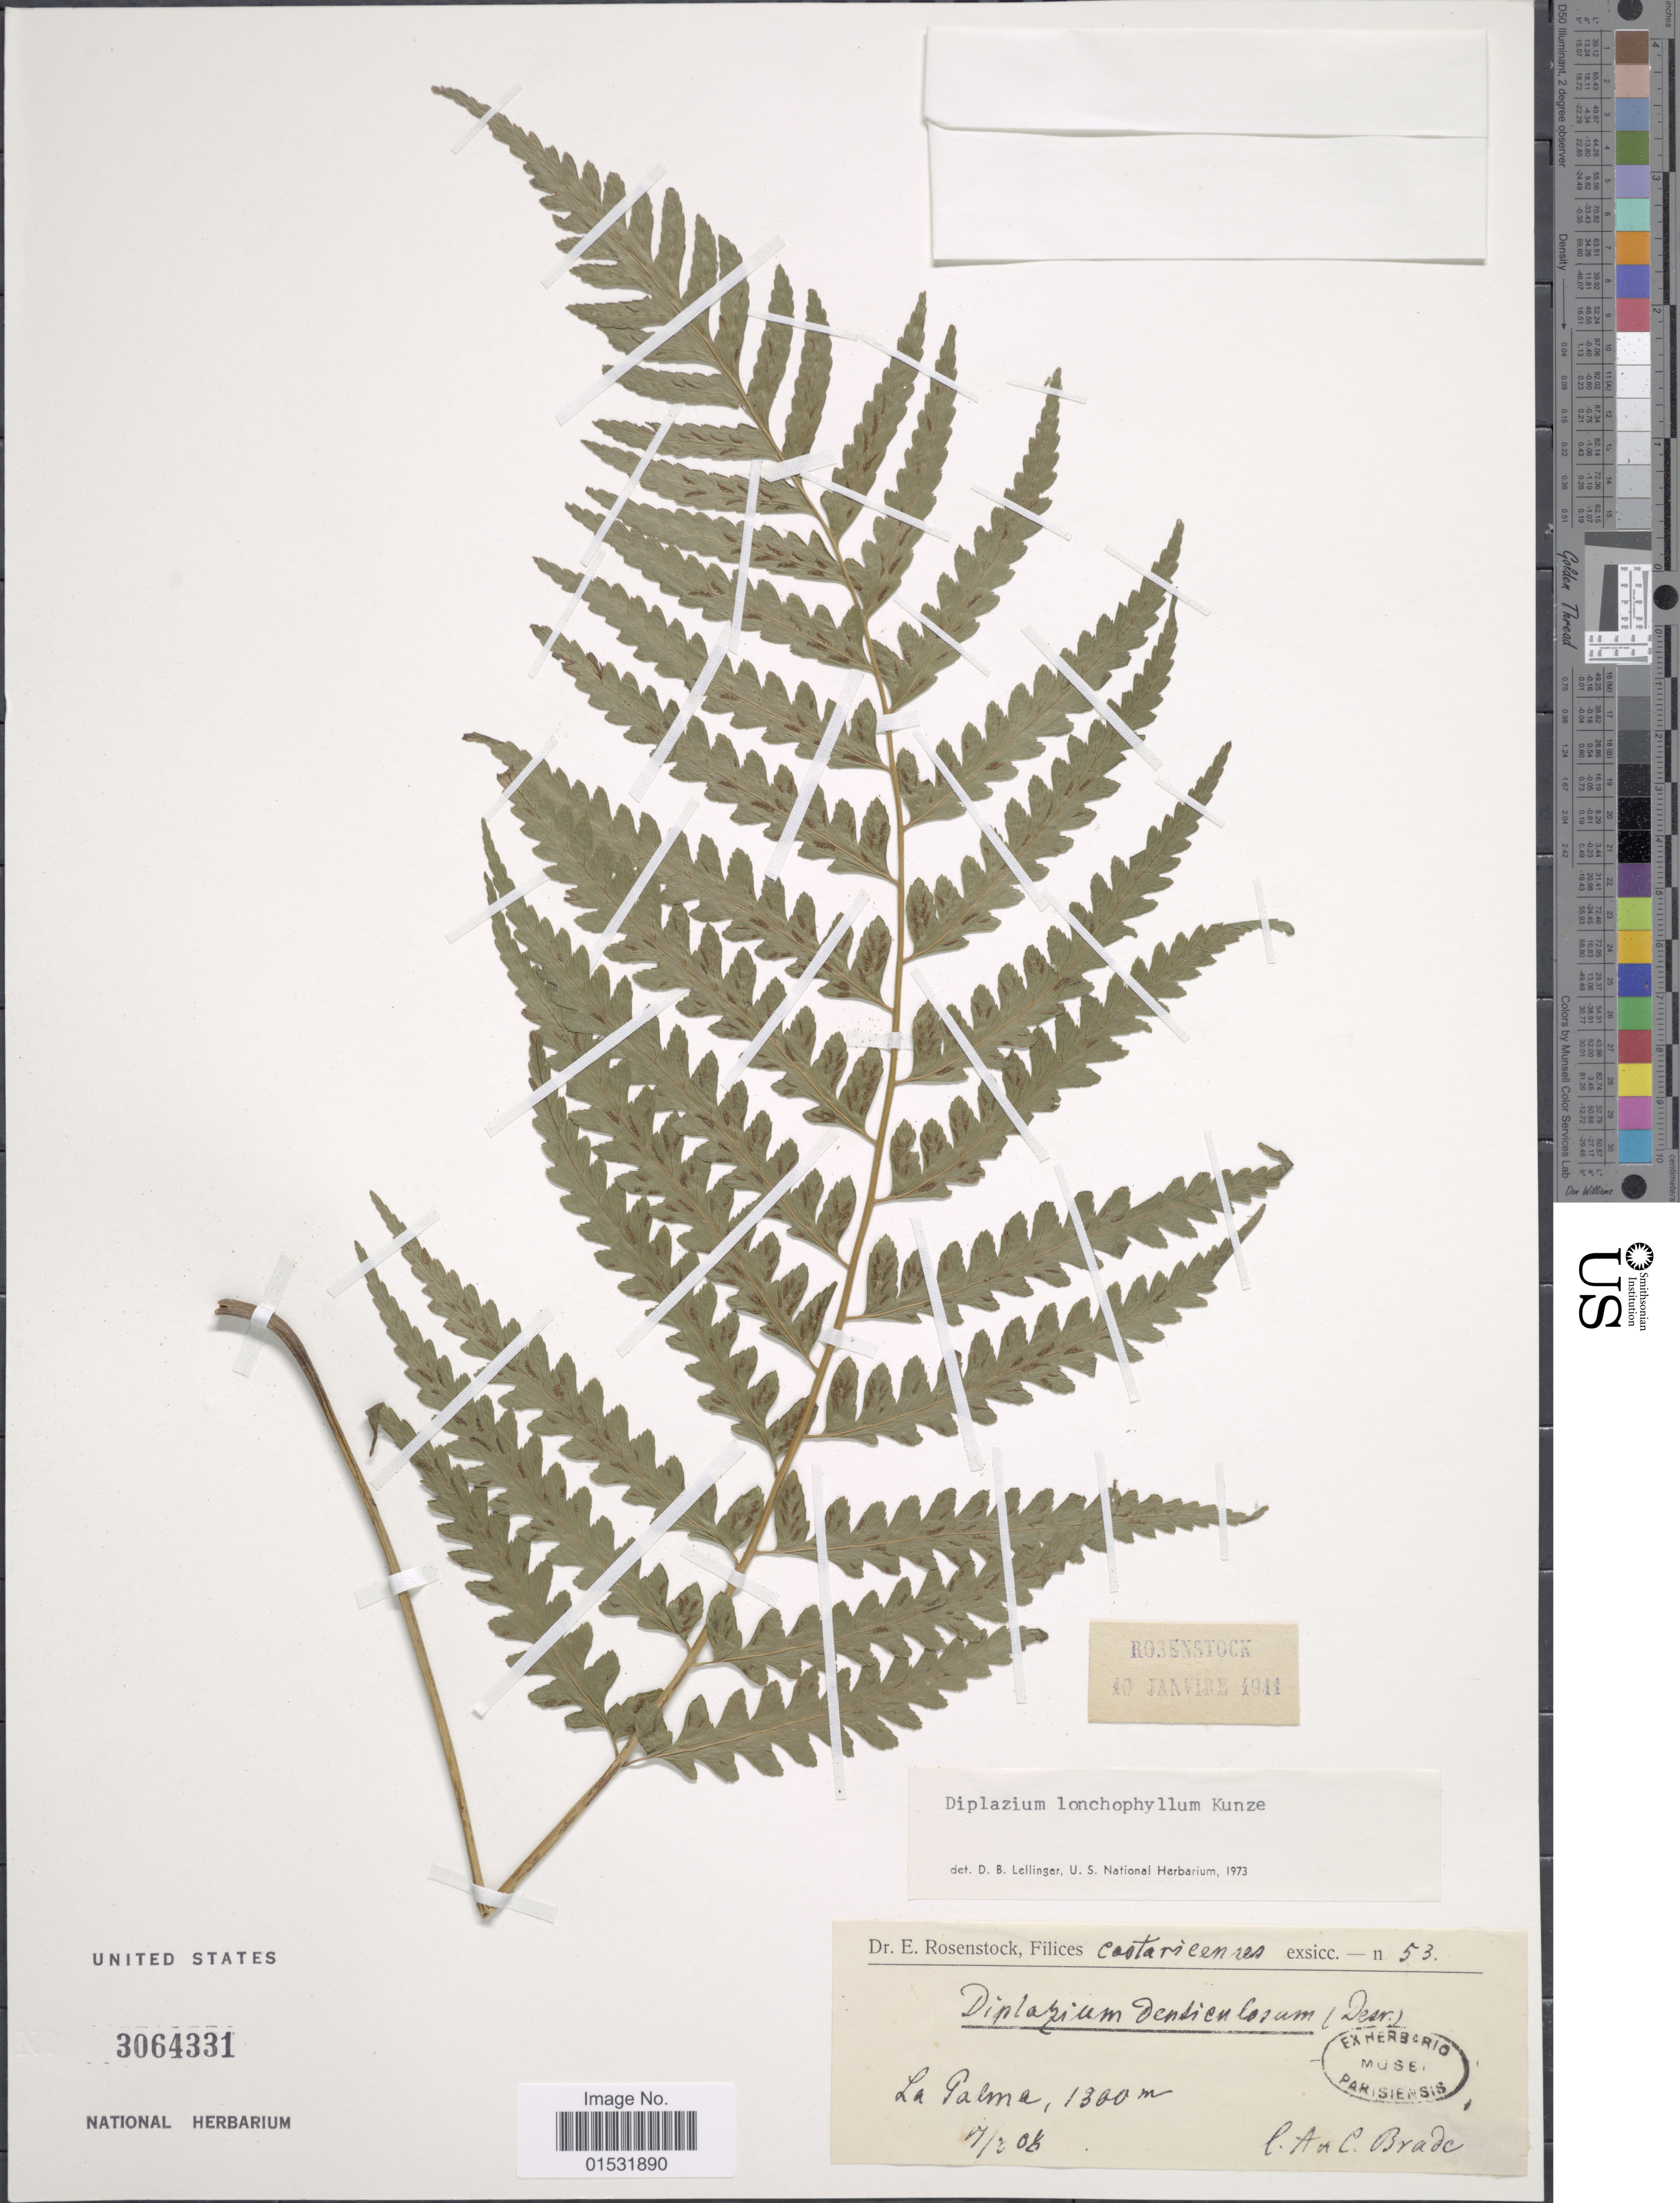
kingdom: Plantae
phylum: Tracheophyta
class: Polypodiopsida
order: Polypodiales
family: Athyriaceae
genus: Diplazium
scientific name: Diplazium lonchophyllum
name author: Kunze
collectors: A. Brade & C. Brade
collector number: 53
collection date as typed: Transcribed d/m/y: 17/2/8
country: Costa Rica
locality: La Palma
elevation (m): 1300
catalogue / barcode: US 3064331